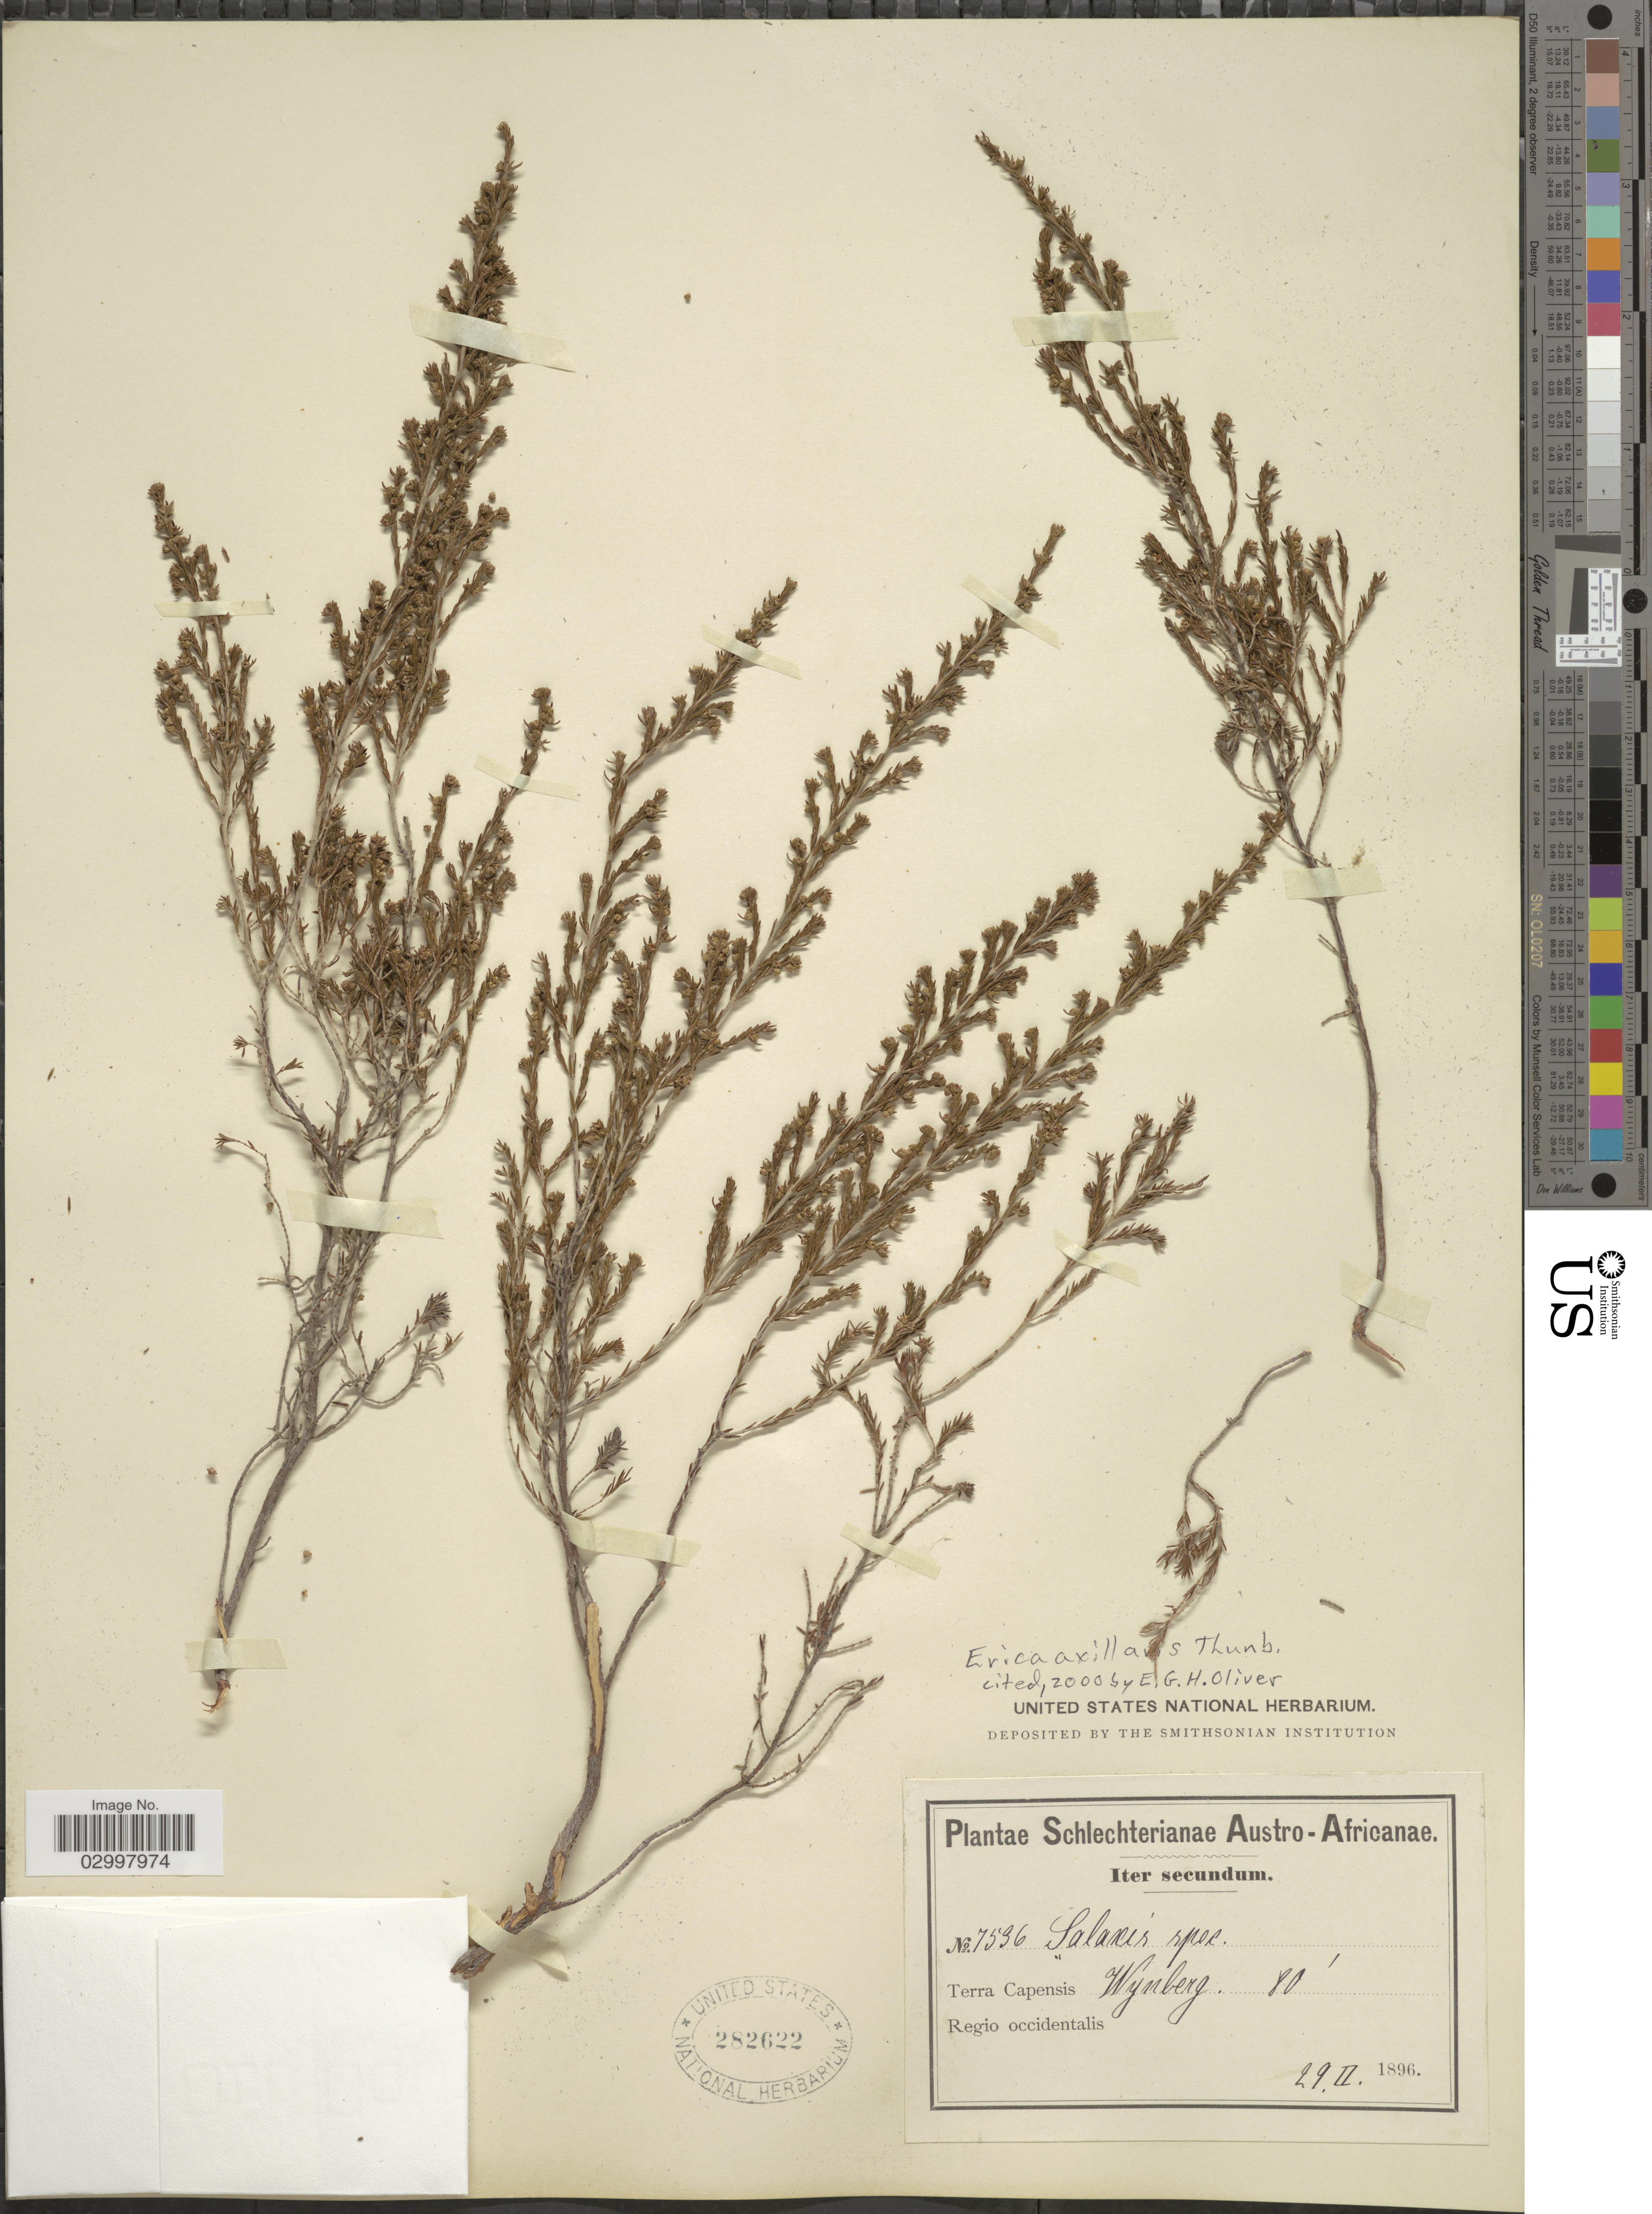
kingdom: Plantae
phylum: Tracheophyta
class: Magnoliopsida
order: Ericales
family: Ericaceae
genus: Erica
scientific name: Erica axillaris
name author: Thunb.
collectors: Schlechter, --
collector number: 7536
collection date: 1896-02-29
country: South Africa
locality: Austro-Africanae. Terra Capensis. Regio occidentalis. Wynberg.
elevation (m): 24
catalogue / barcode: US 282622